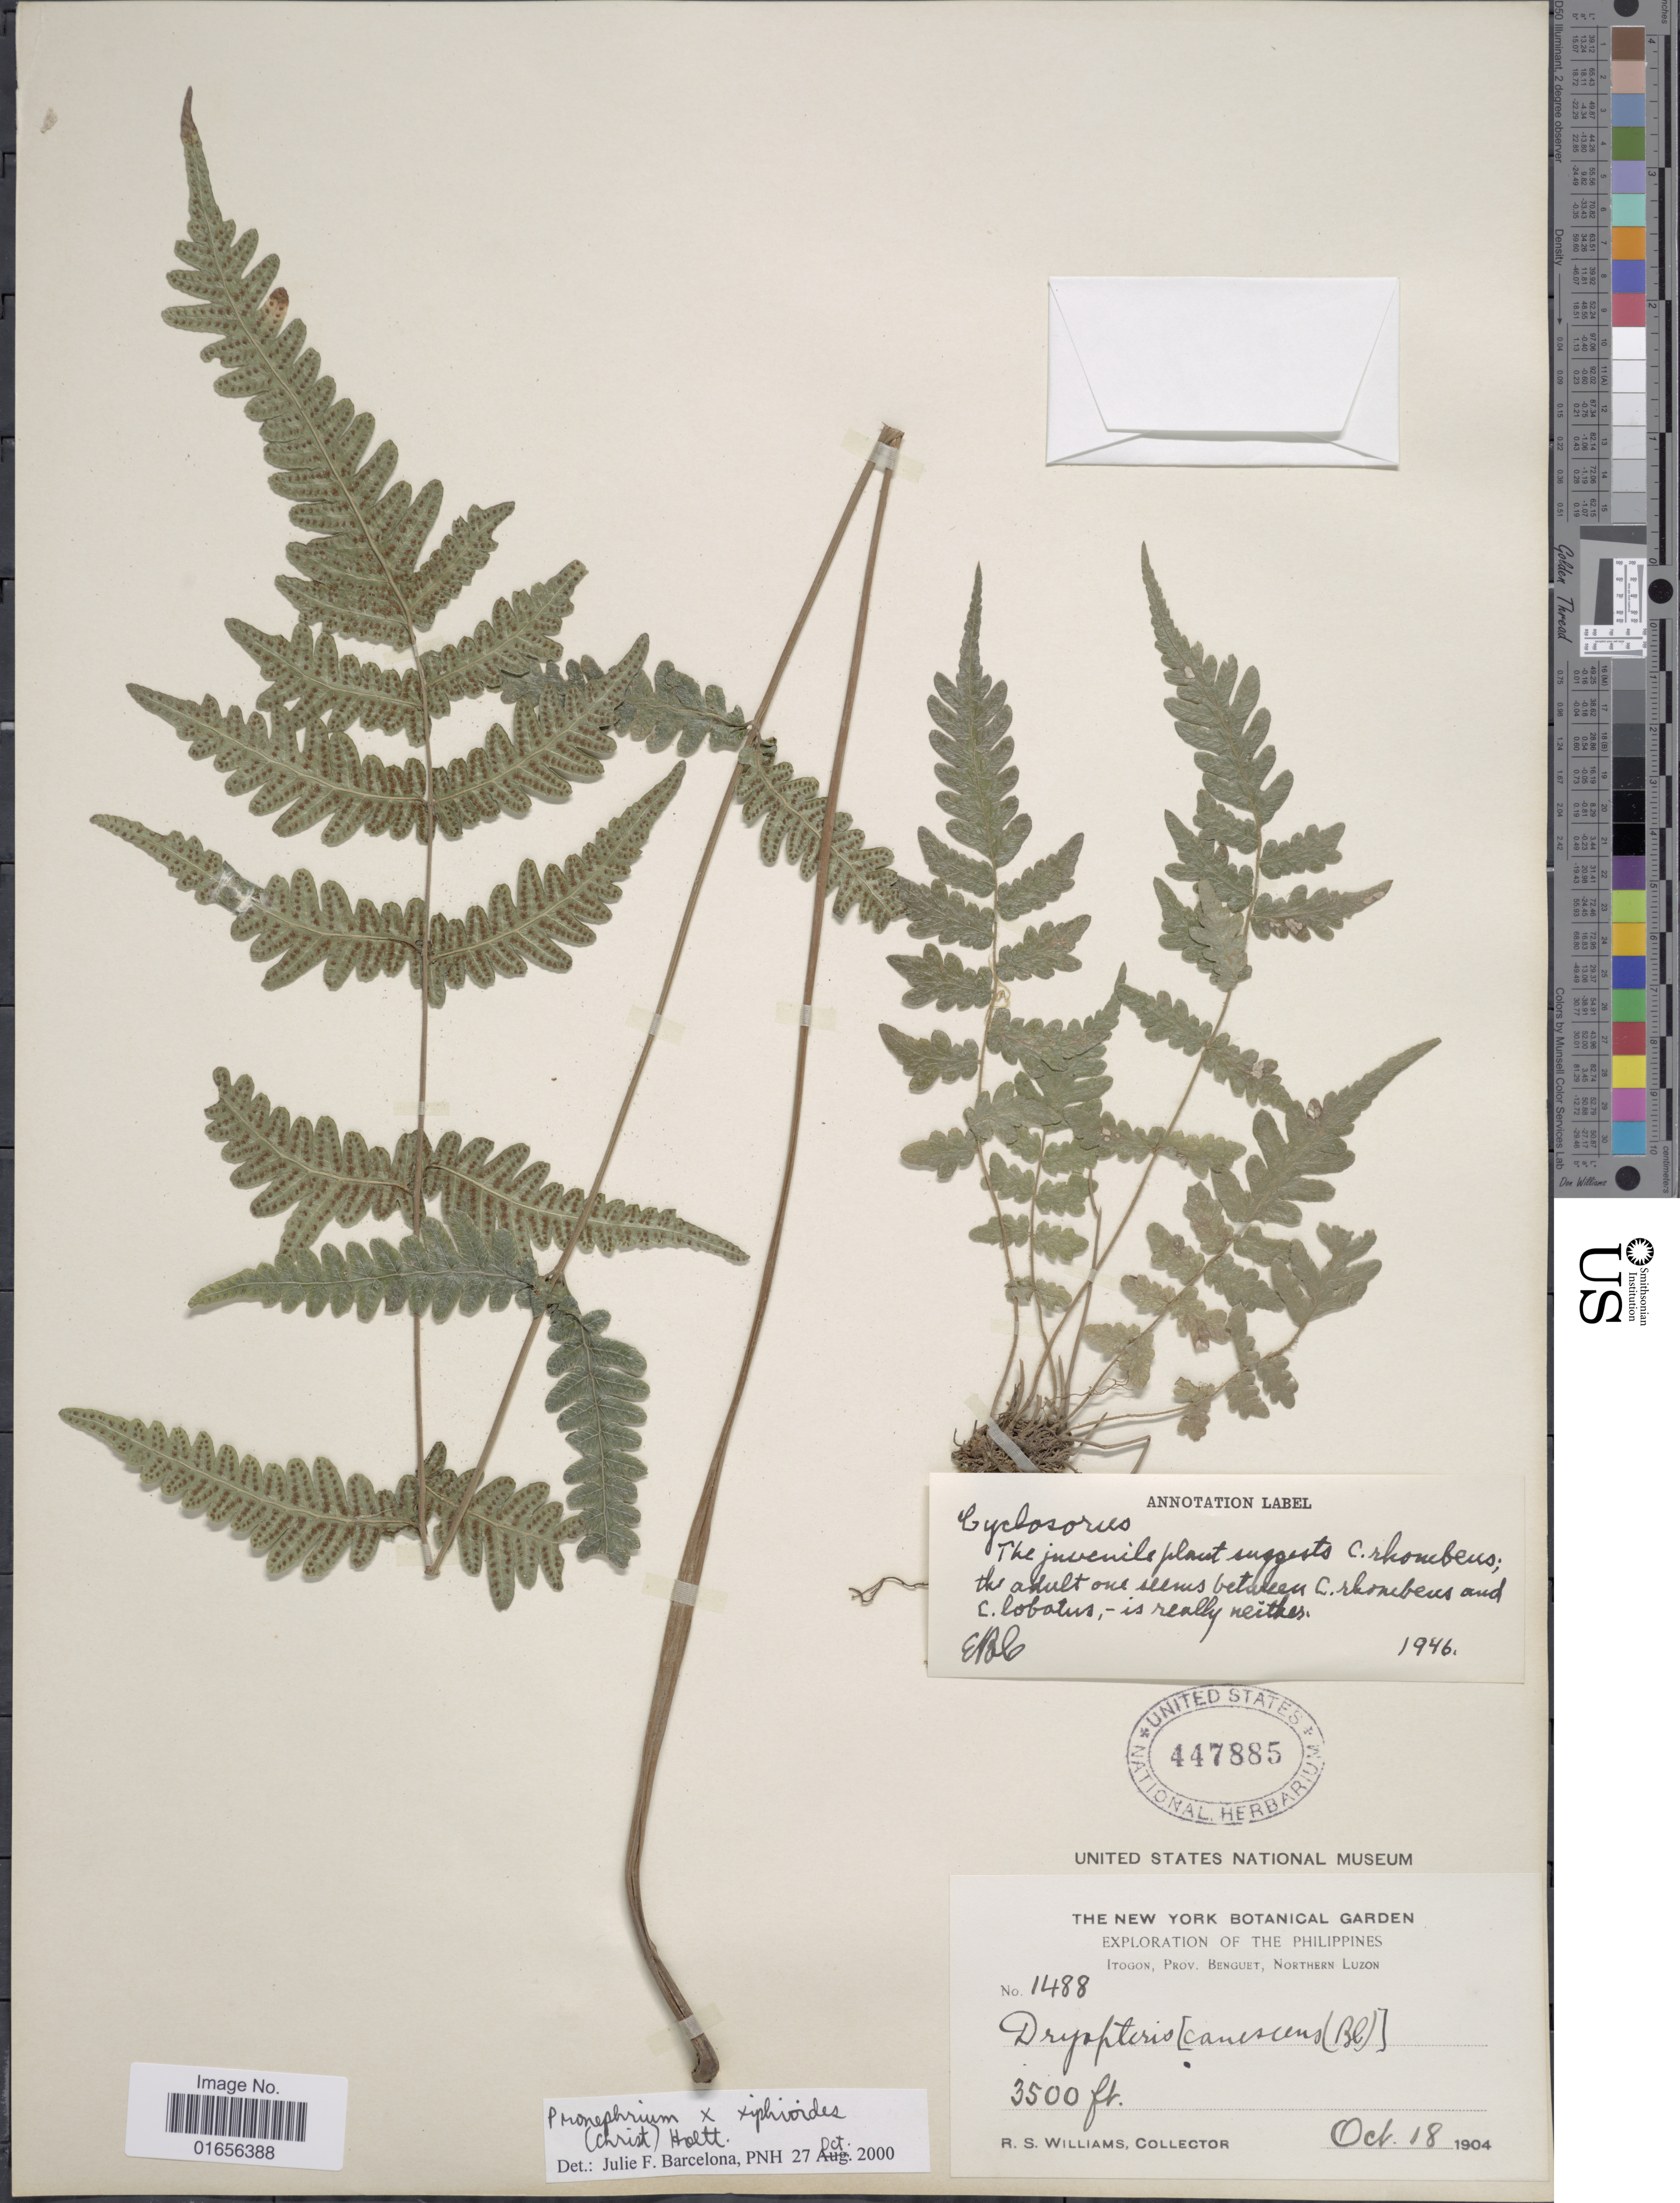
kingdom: Plantae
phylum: Tracheophyta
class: Polypodiopsida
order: Polypodiales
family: Thelypteridaceae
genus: Pronephrium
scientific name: Pronephrium xiphioides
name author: (C. Chr.) Holttum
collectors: R. S. Williams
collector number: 1488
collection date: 1904-10-18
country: Philippines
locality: The Philippines, Itogon, Prov. Benguet, Northern Luzon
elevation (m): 1067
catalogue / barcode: US 447885